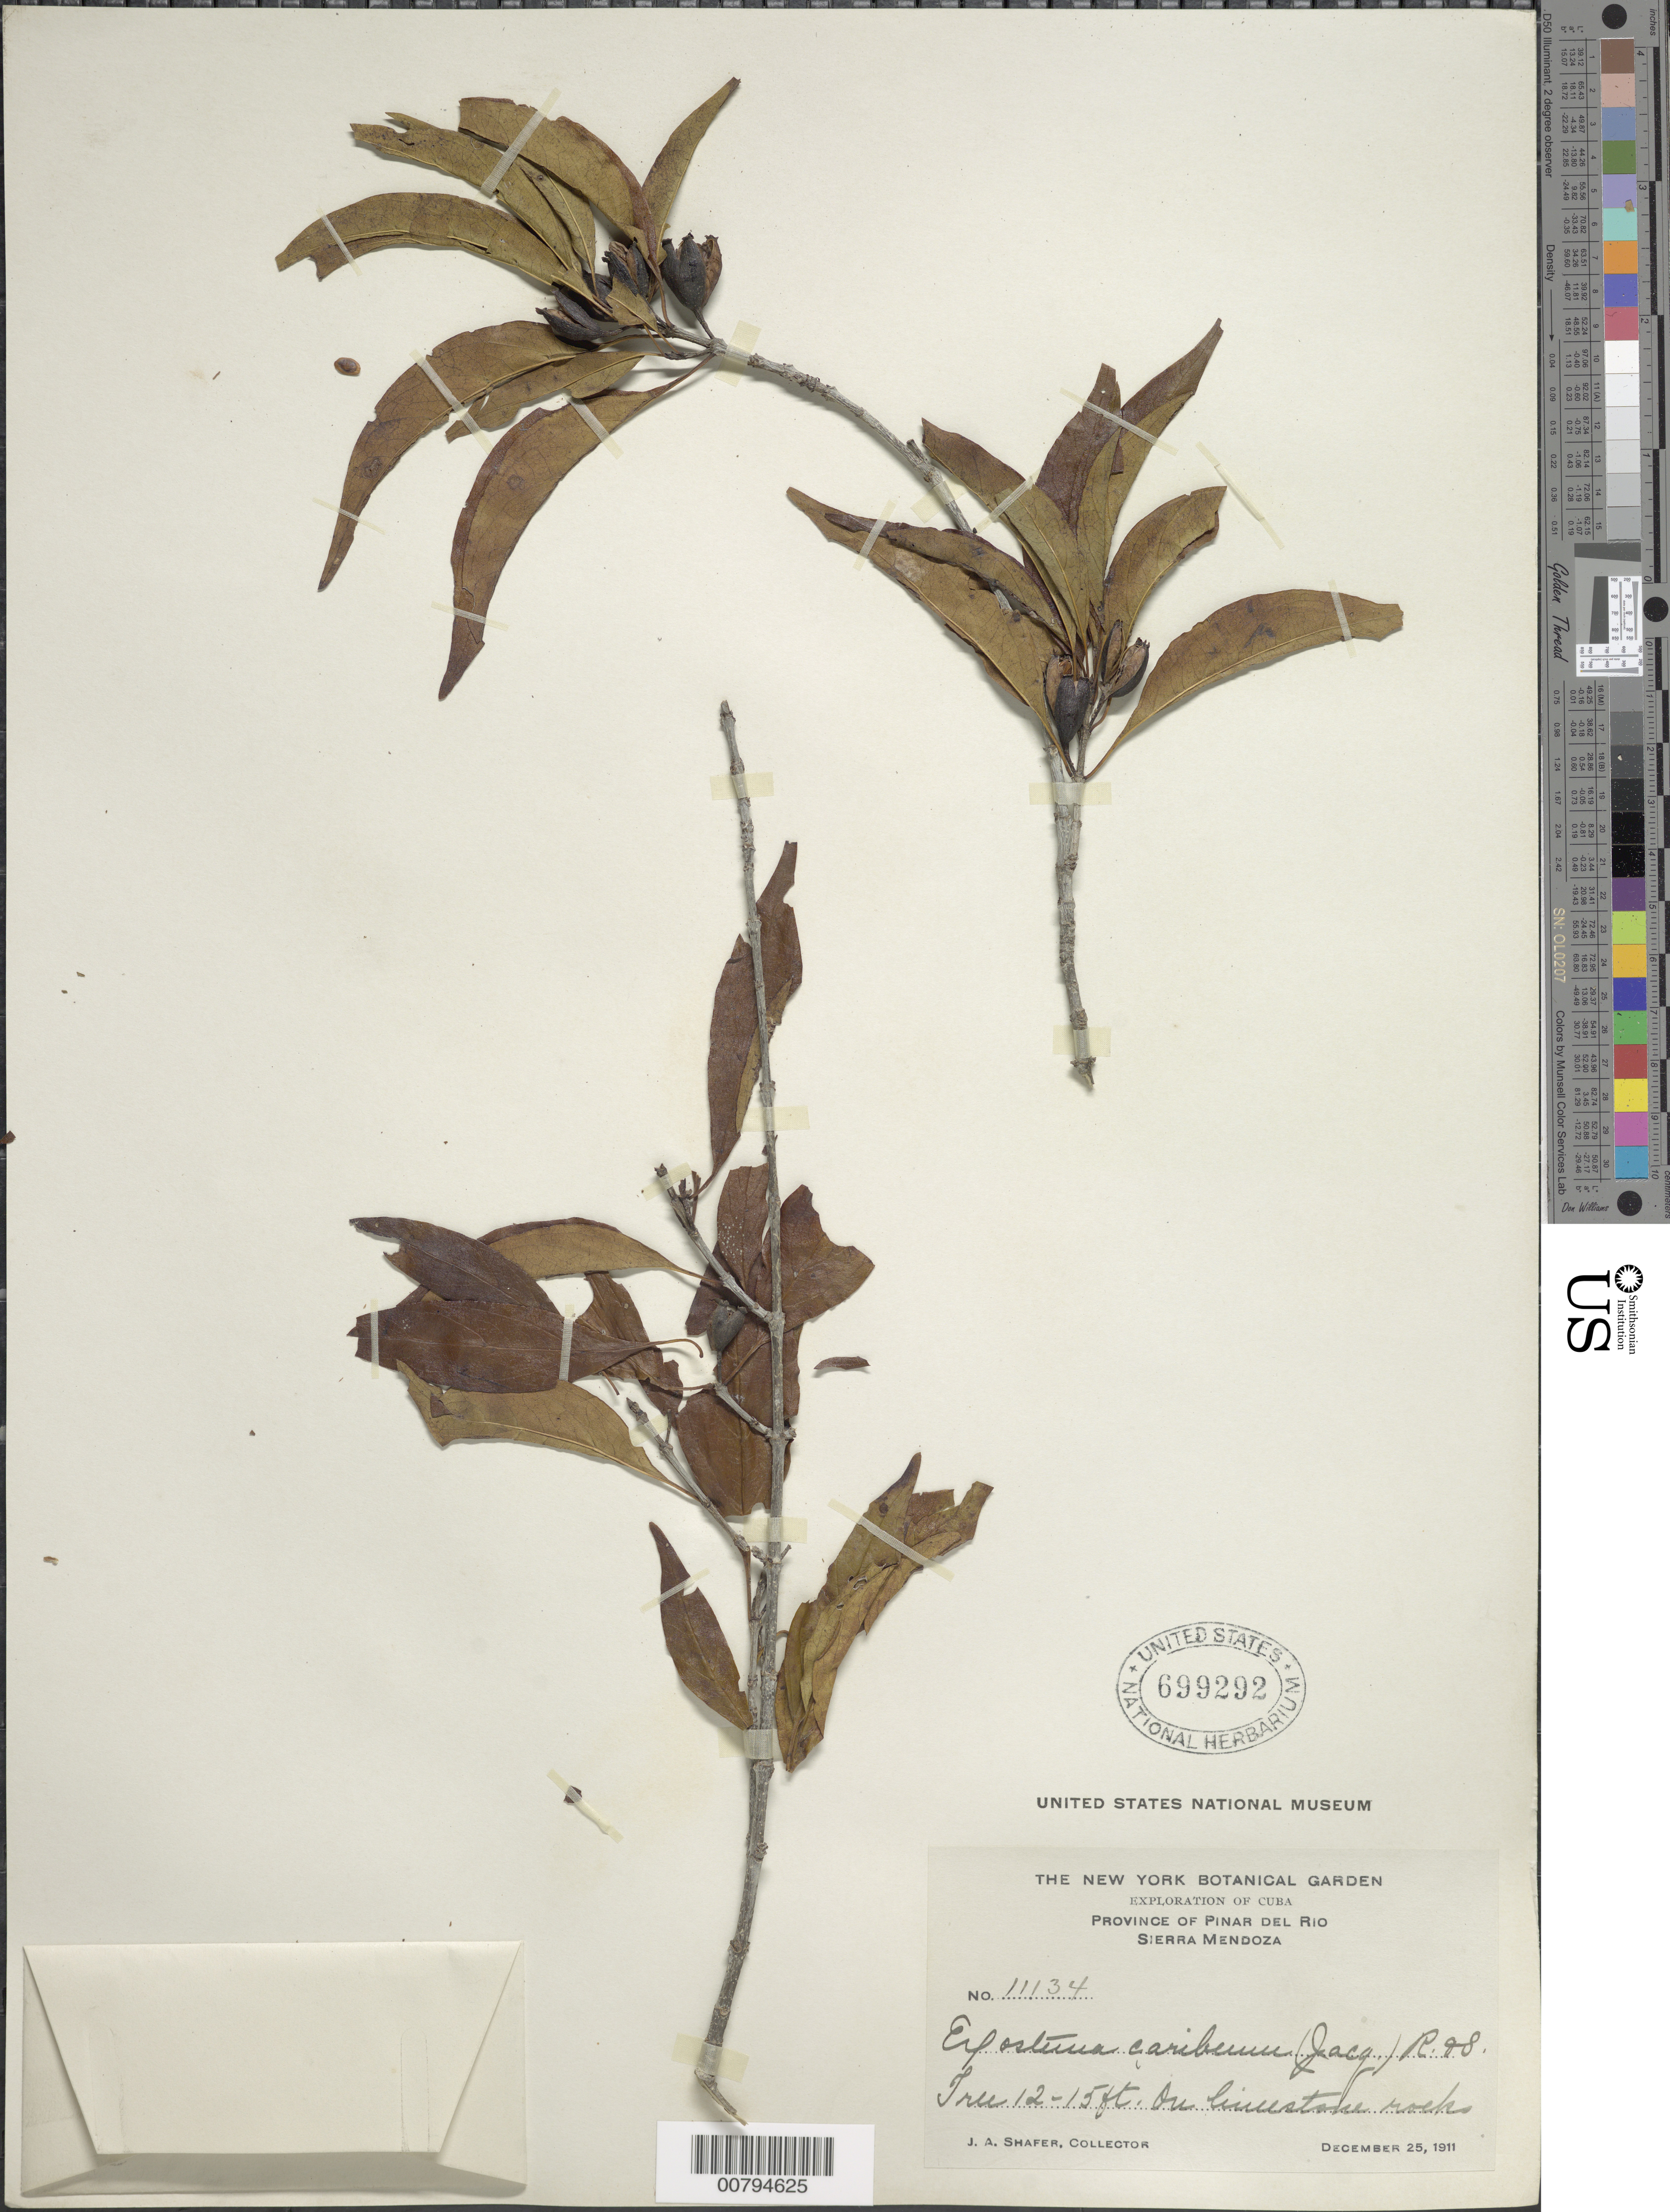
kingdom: Plantae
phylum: Tracheophyta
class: Magnoliopsida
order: Gentianales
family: Rubiaceae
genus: Exostema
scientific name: Exostema caribaeum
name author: (Jacq.) Roem. & Schult.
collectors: J. A. Shafer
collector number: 11134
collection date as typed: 25 Dec 1911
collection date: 1911-12-25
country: Cuba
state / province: Pinar del Río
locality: Sierra Mendoza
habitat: On limestone rocks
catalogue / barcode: US 699292